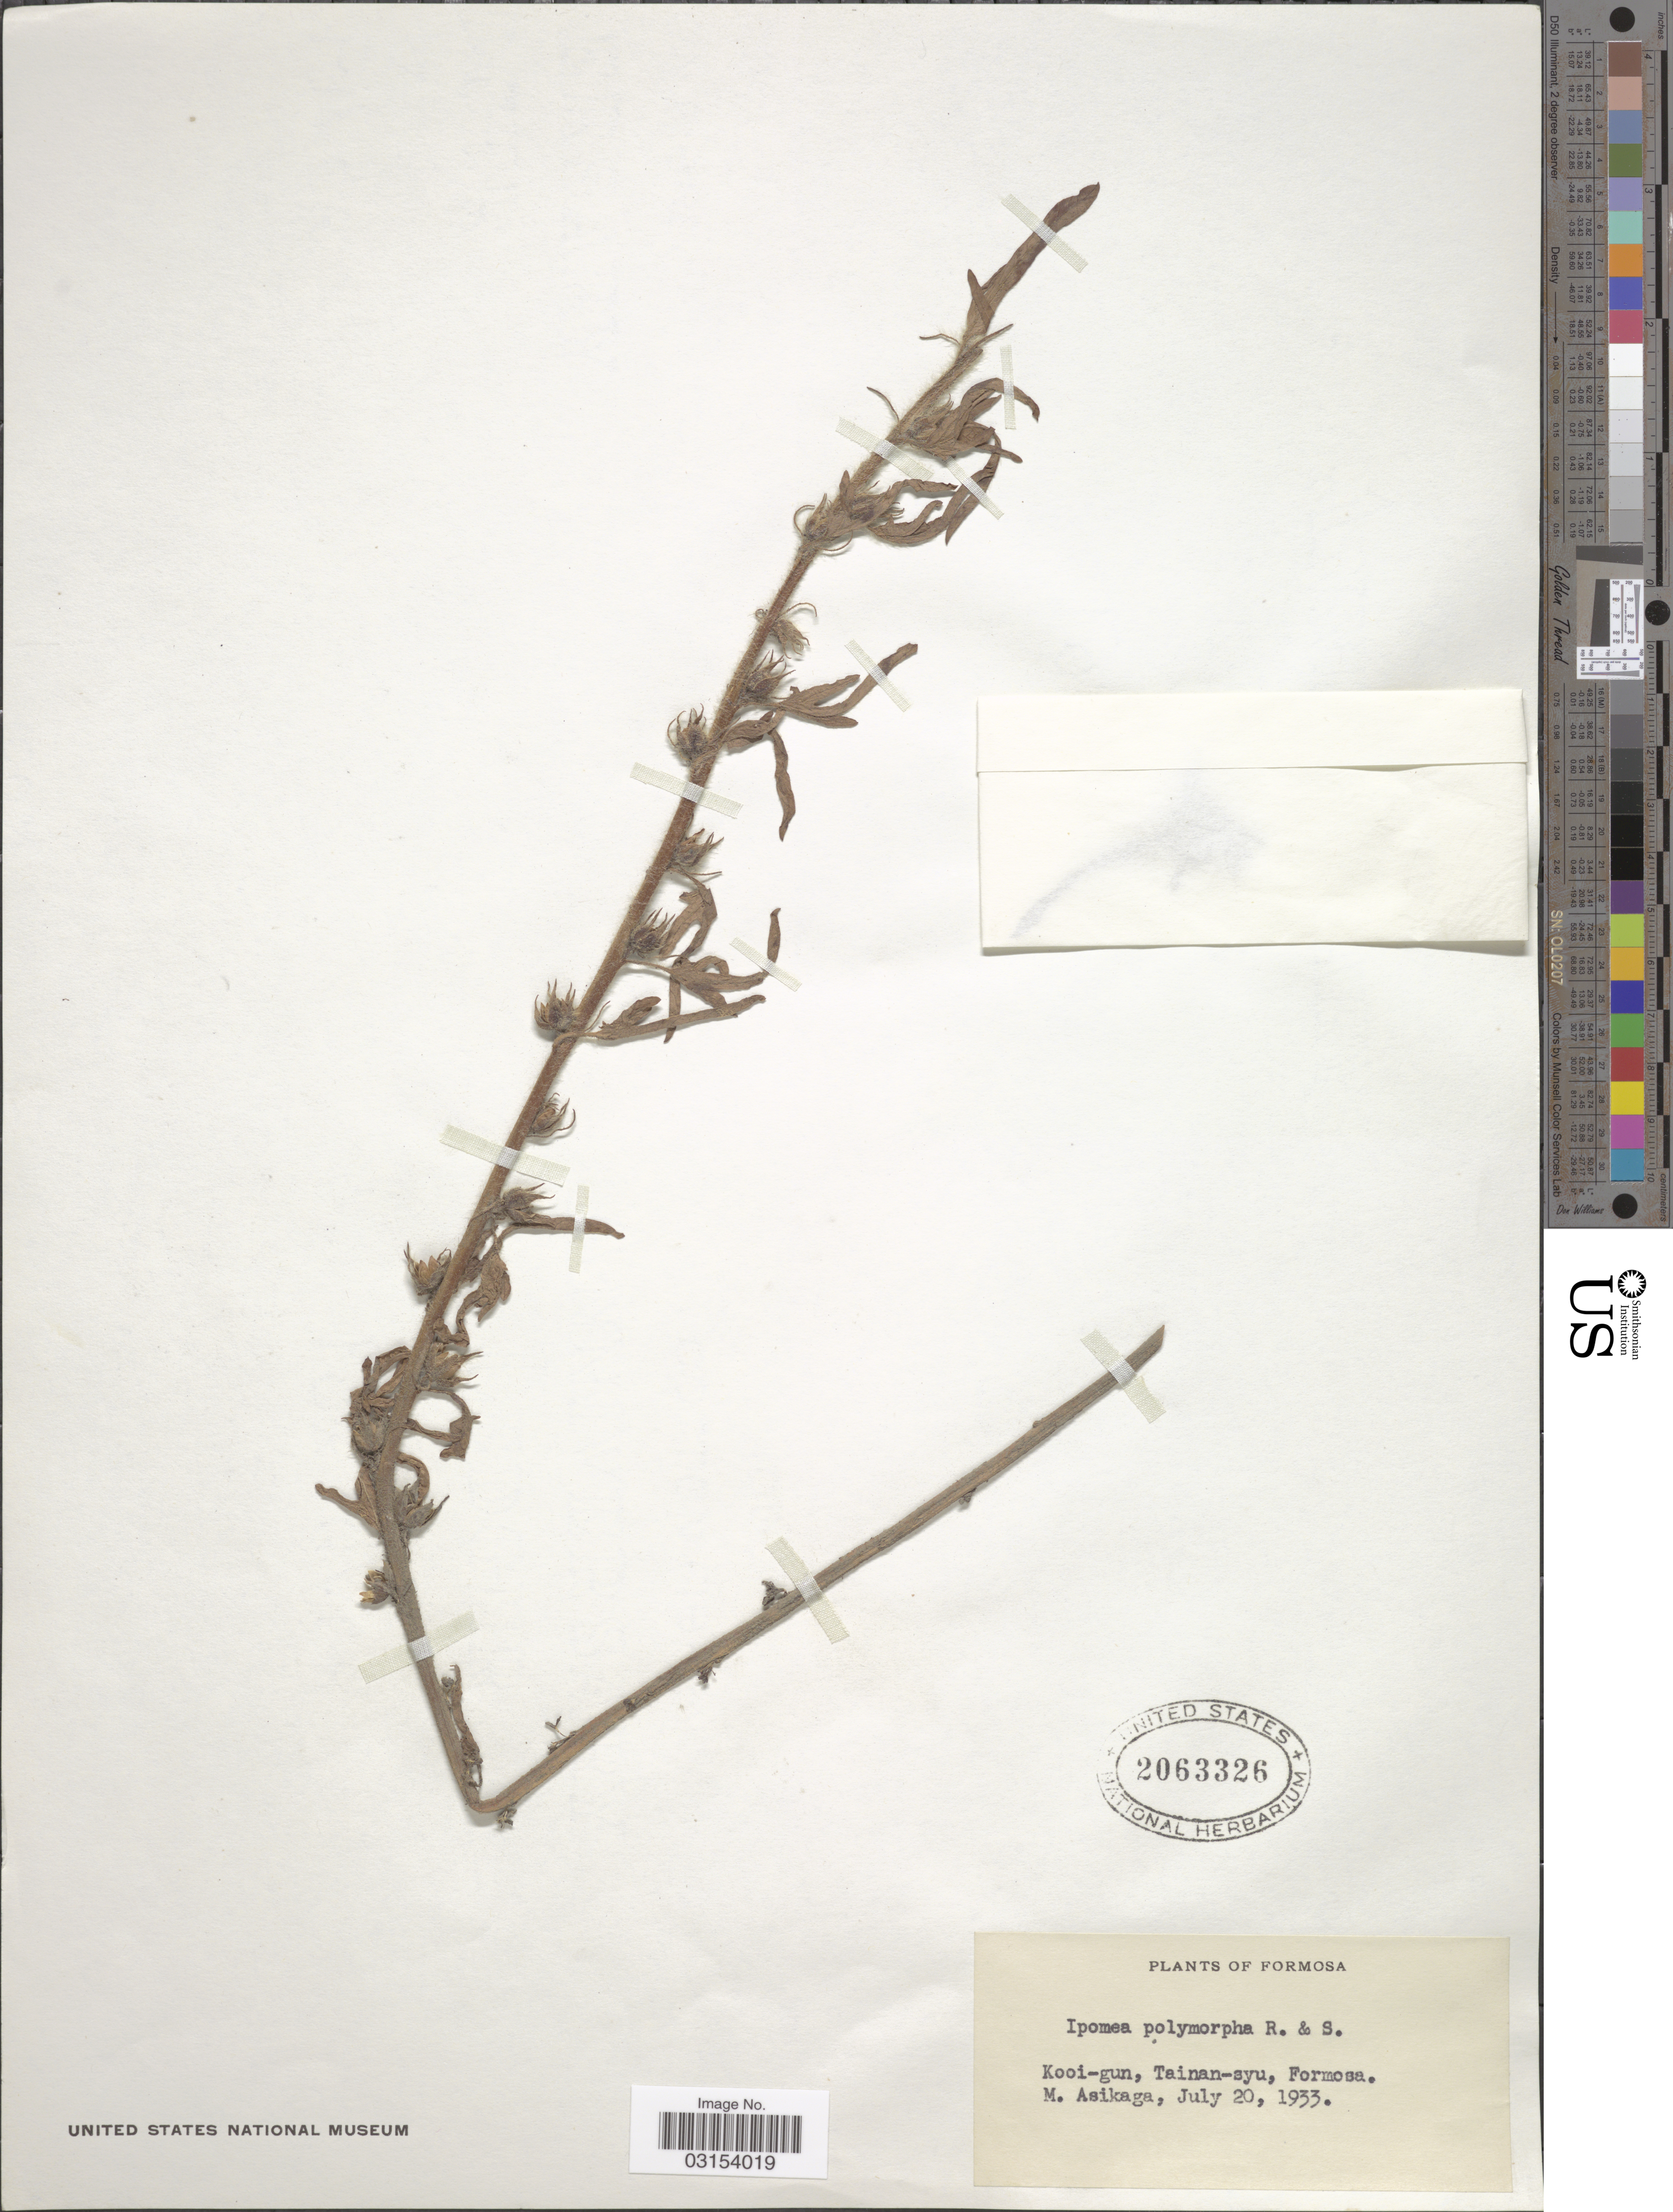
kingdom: Plantae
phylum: Tracheophyta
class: Magnoliopsida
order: Solanales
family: Convolvulaceae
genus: Ipomoea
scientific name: Ipomoea polymorpha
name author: Riedel ex Meisn. in Mart.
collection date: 1933-07-20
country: Taiwan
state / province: Tainan City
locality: Formosa. Kooi-gun, Tainan-syu.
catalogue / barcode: US 2063326